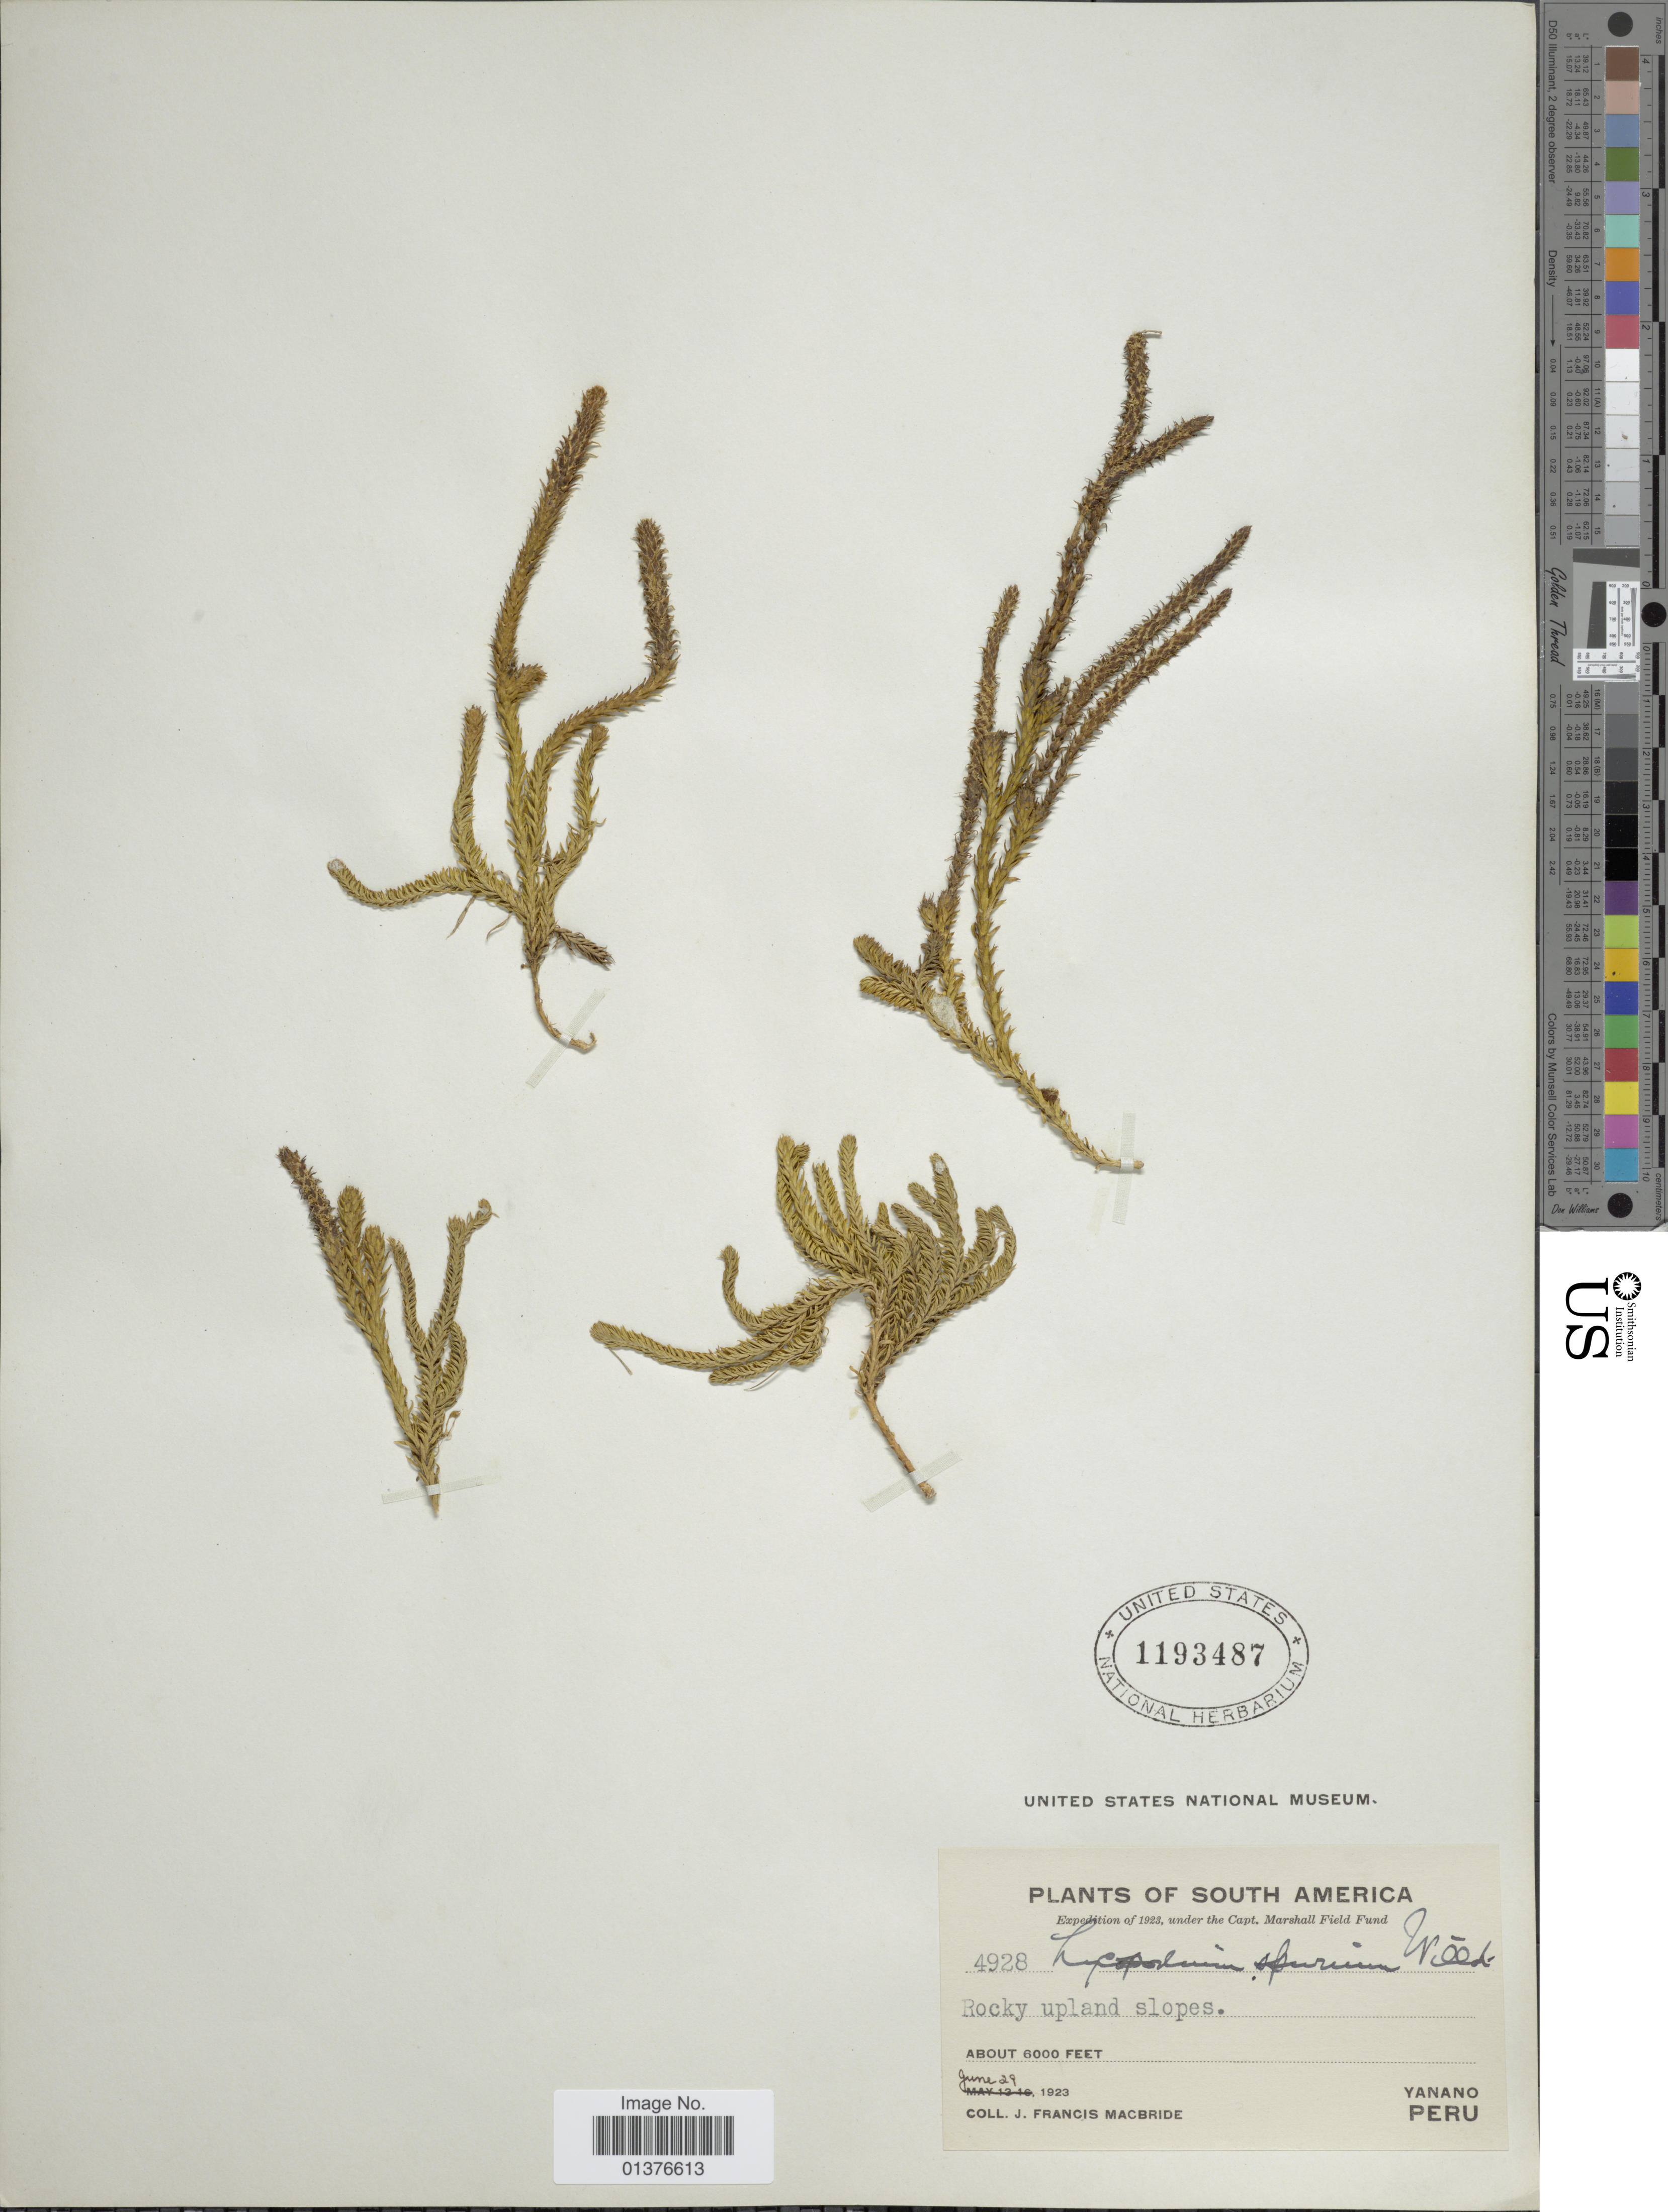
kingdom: Plantae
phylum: Tracheophyta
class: Lycopodiopsida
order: Lycopodiales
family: Lycopodiaceae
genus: Austrolycopodium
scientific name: Austrolycopodium magellanicum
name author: (P. Beauv.) Holub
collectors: J. F. Macbride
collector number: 4928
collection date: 1923-06-29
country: Ecuador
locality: Rocky upland slopes, Yanano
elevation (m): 1829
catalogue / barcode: US 1193487